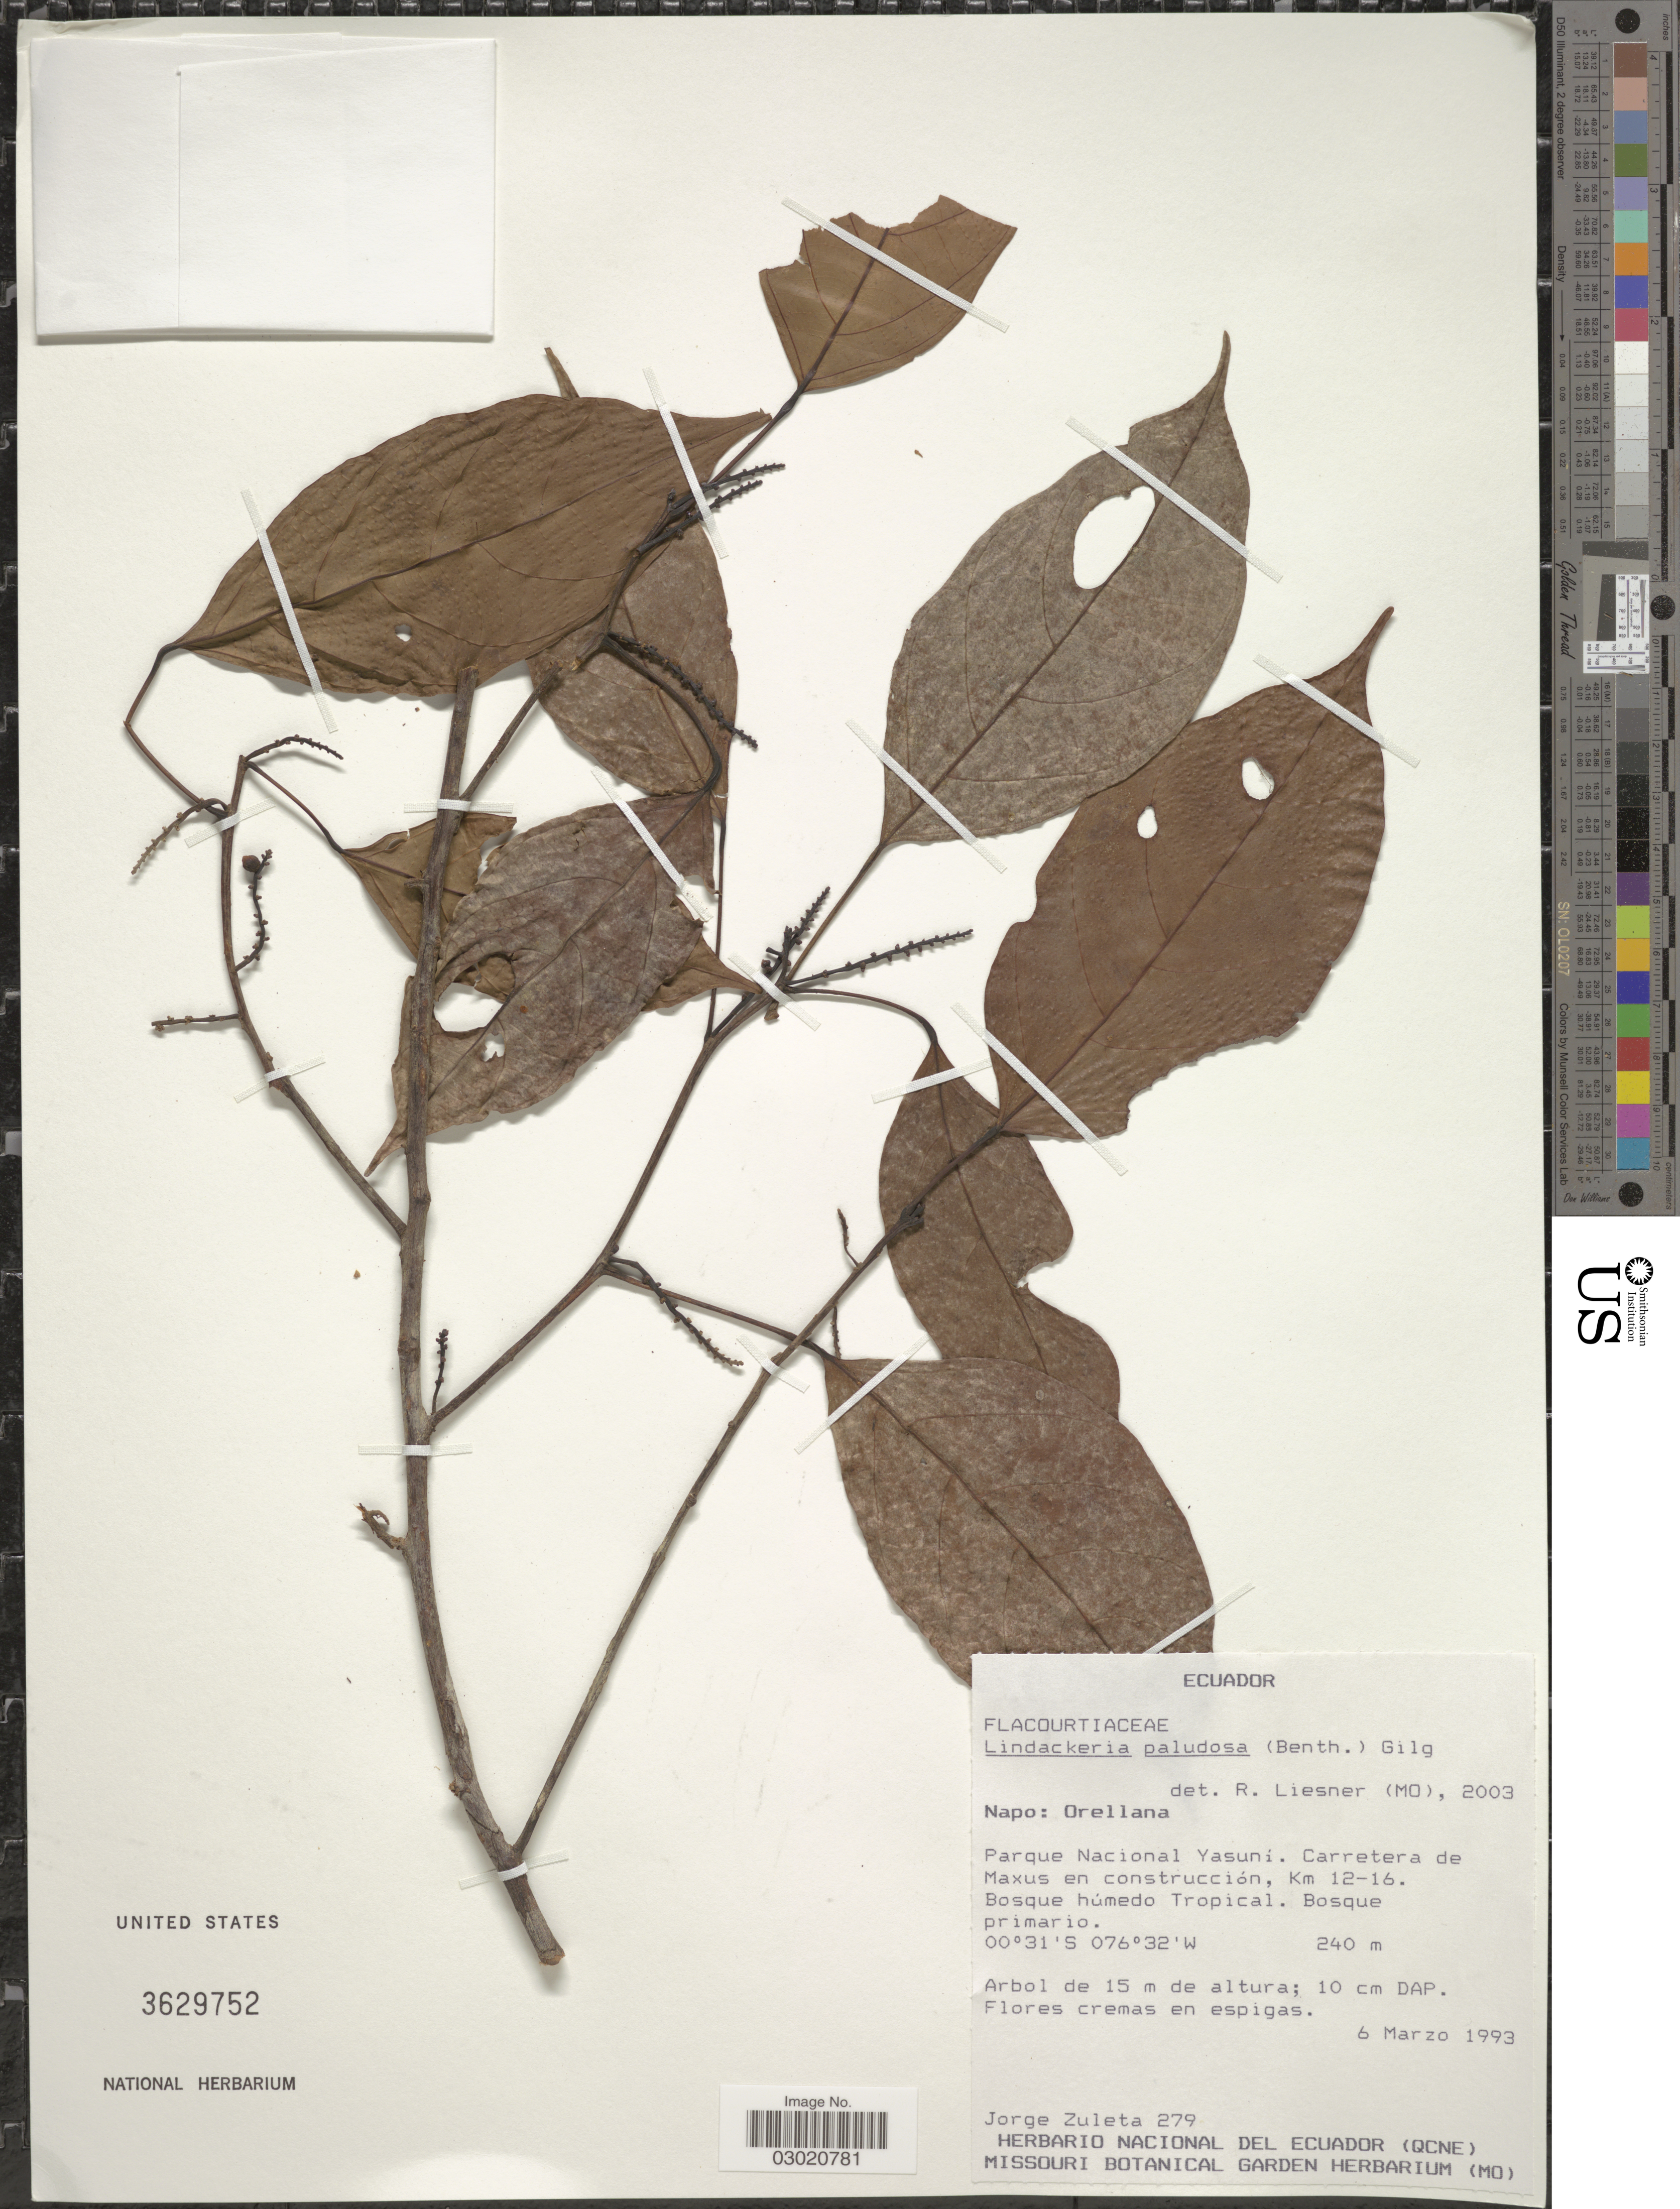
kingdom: Plantae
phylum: Tracheophyta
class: Magnoliopsida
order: Malpighiales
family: Achariaceae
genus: Lindackeria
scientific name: Lindackeria paludosa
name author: (Benth.) Gilg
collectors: J. Zuleta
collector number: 279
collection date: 1993-03-06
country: Ecuador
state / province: Napo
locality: Napo: Orellana, Parque Nacional Yasuni, Carretera de Maxus en construction, Km 12-16.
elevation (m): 240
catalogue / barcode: US 3629752